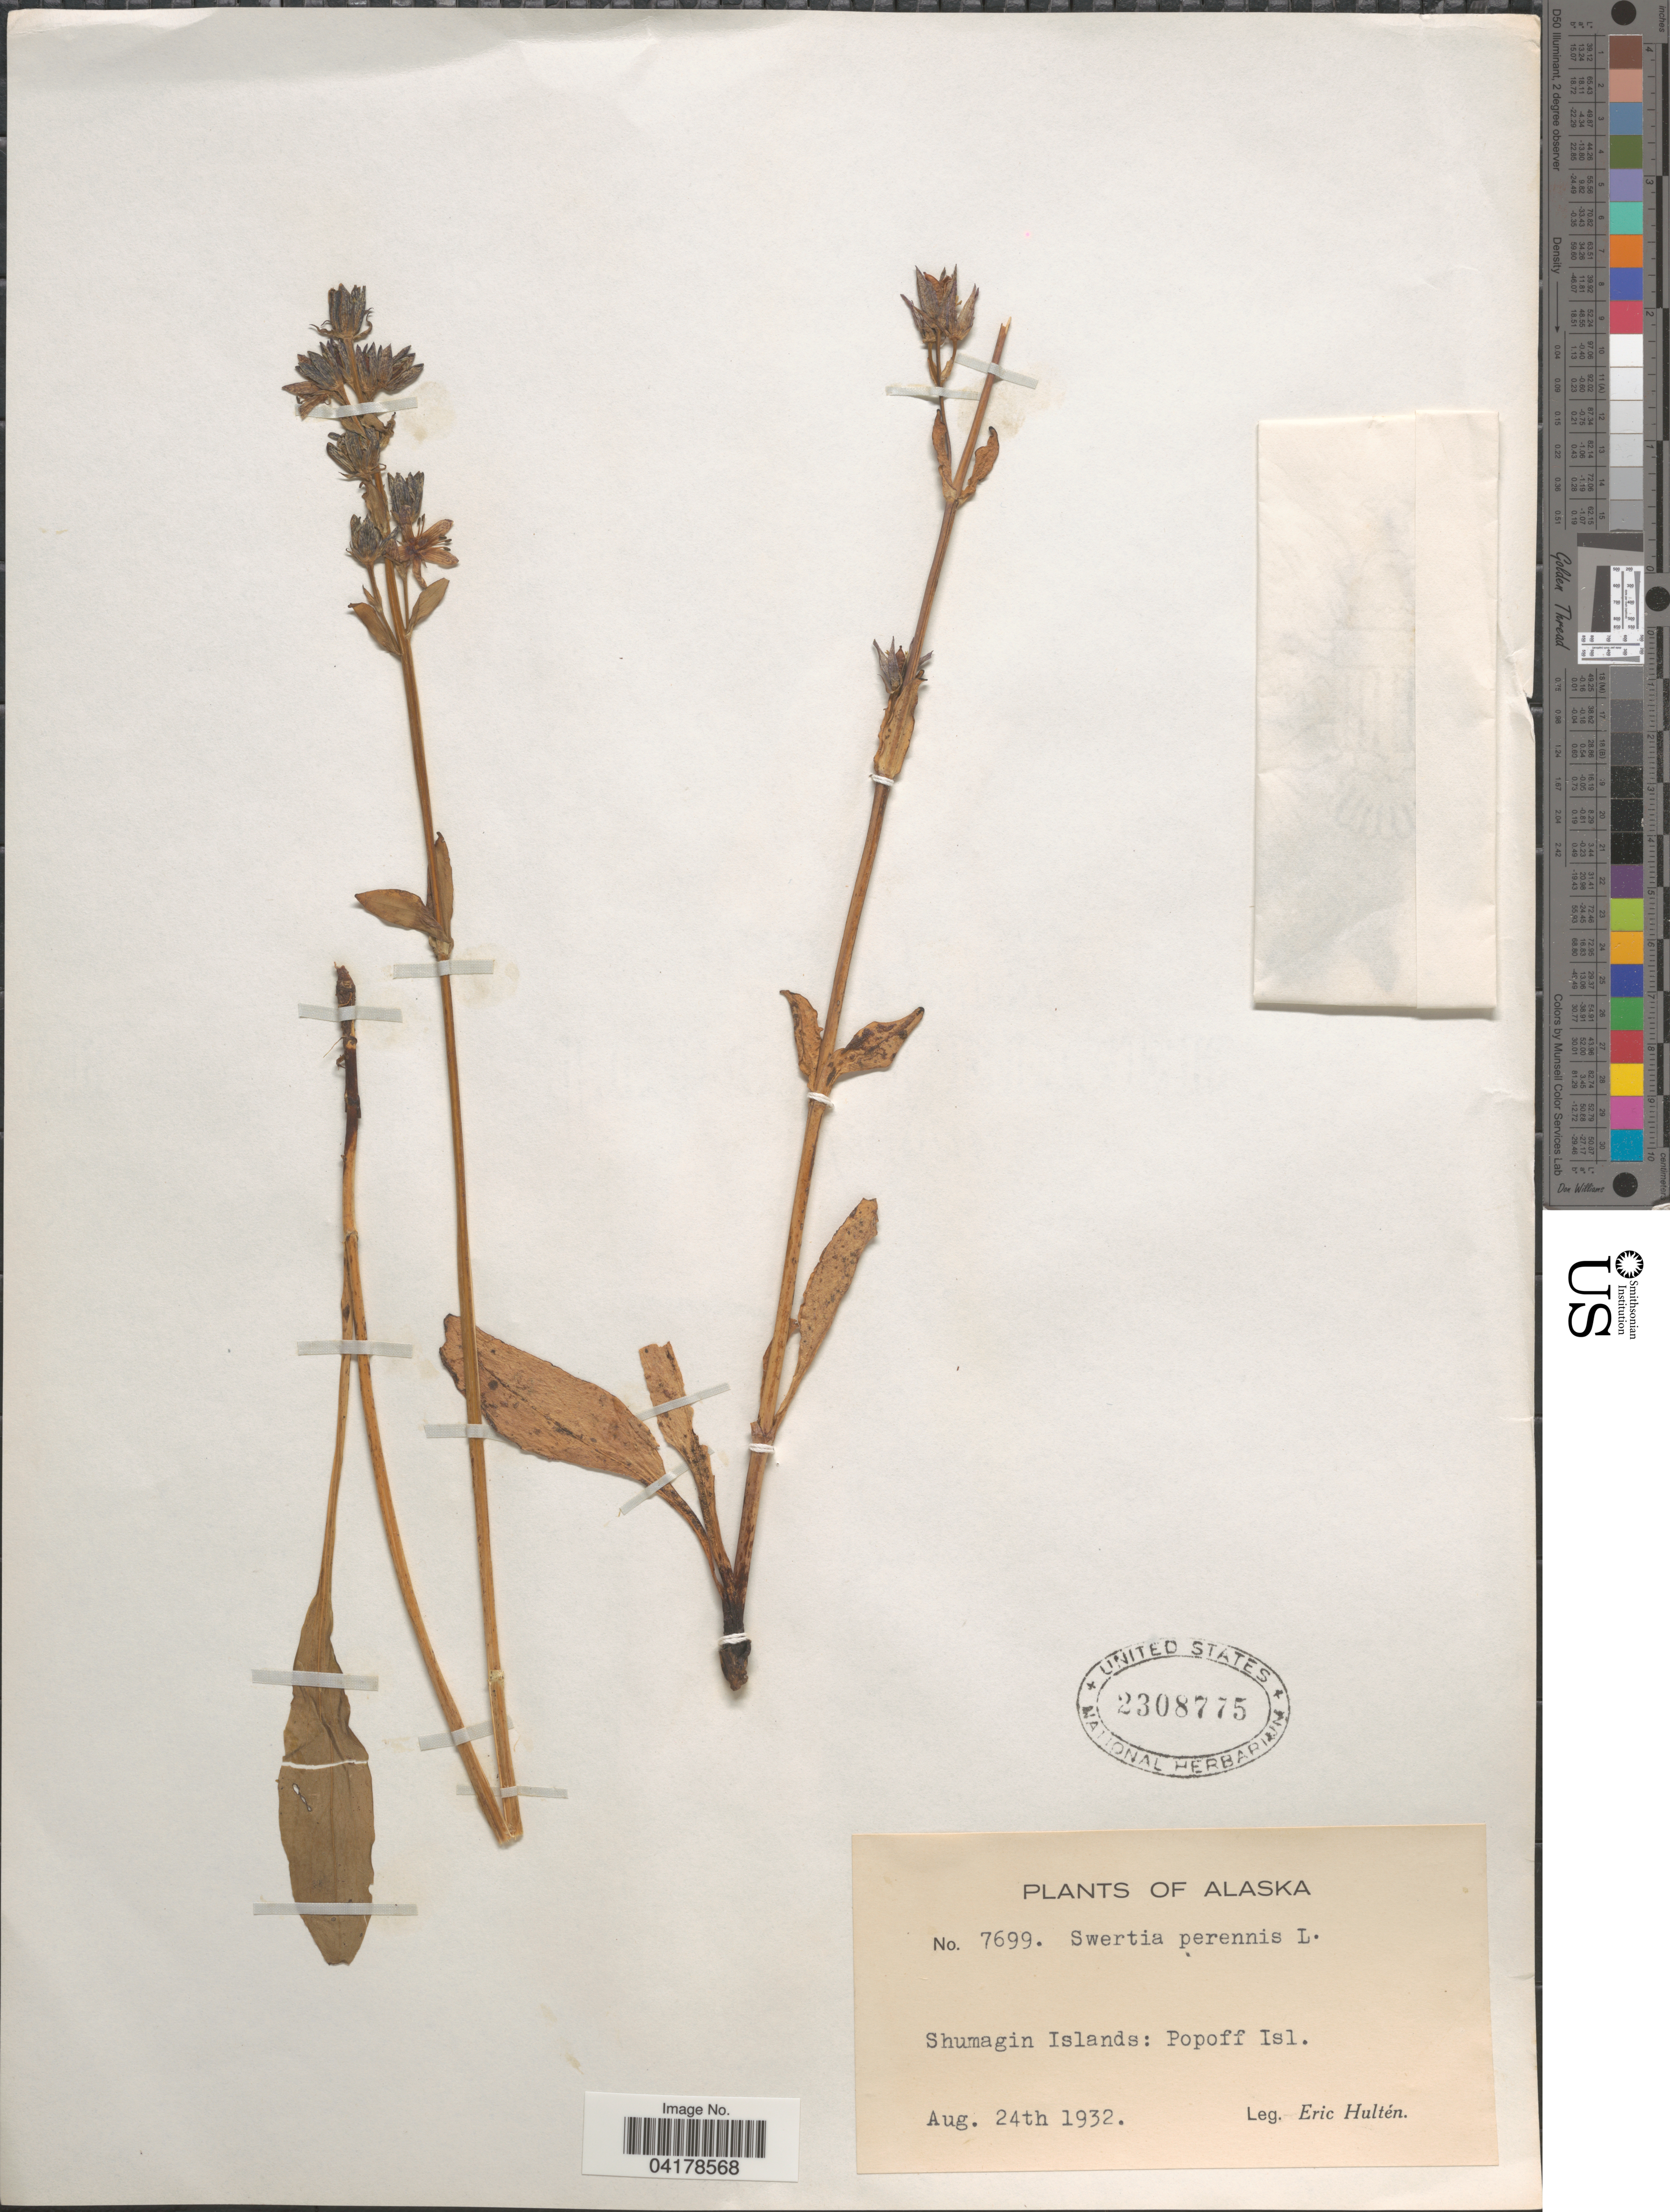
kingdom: Plantae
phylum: Tracheophyta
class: Magnoliopsida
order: Gentianales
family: Gentianaceae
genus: Swertia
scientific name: Swertia perennis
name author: L.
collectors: E. G. Hultén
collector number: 7699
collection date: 1932-08-24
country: United States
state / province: Alaska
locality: Shumagin Islands: Popoff Isl.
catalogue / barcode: US 2308775